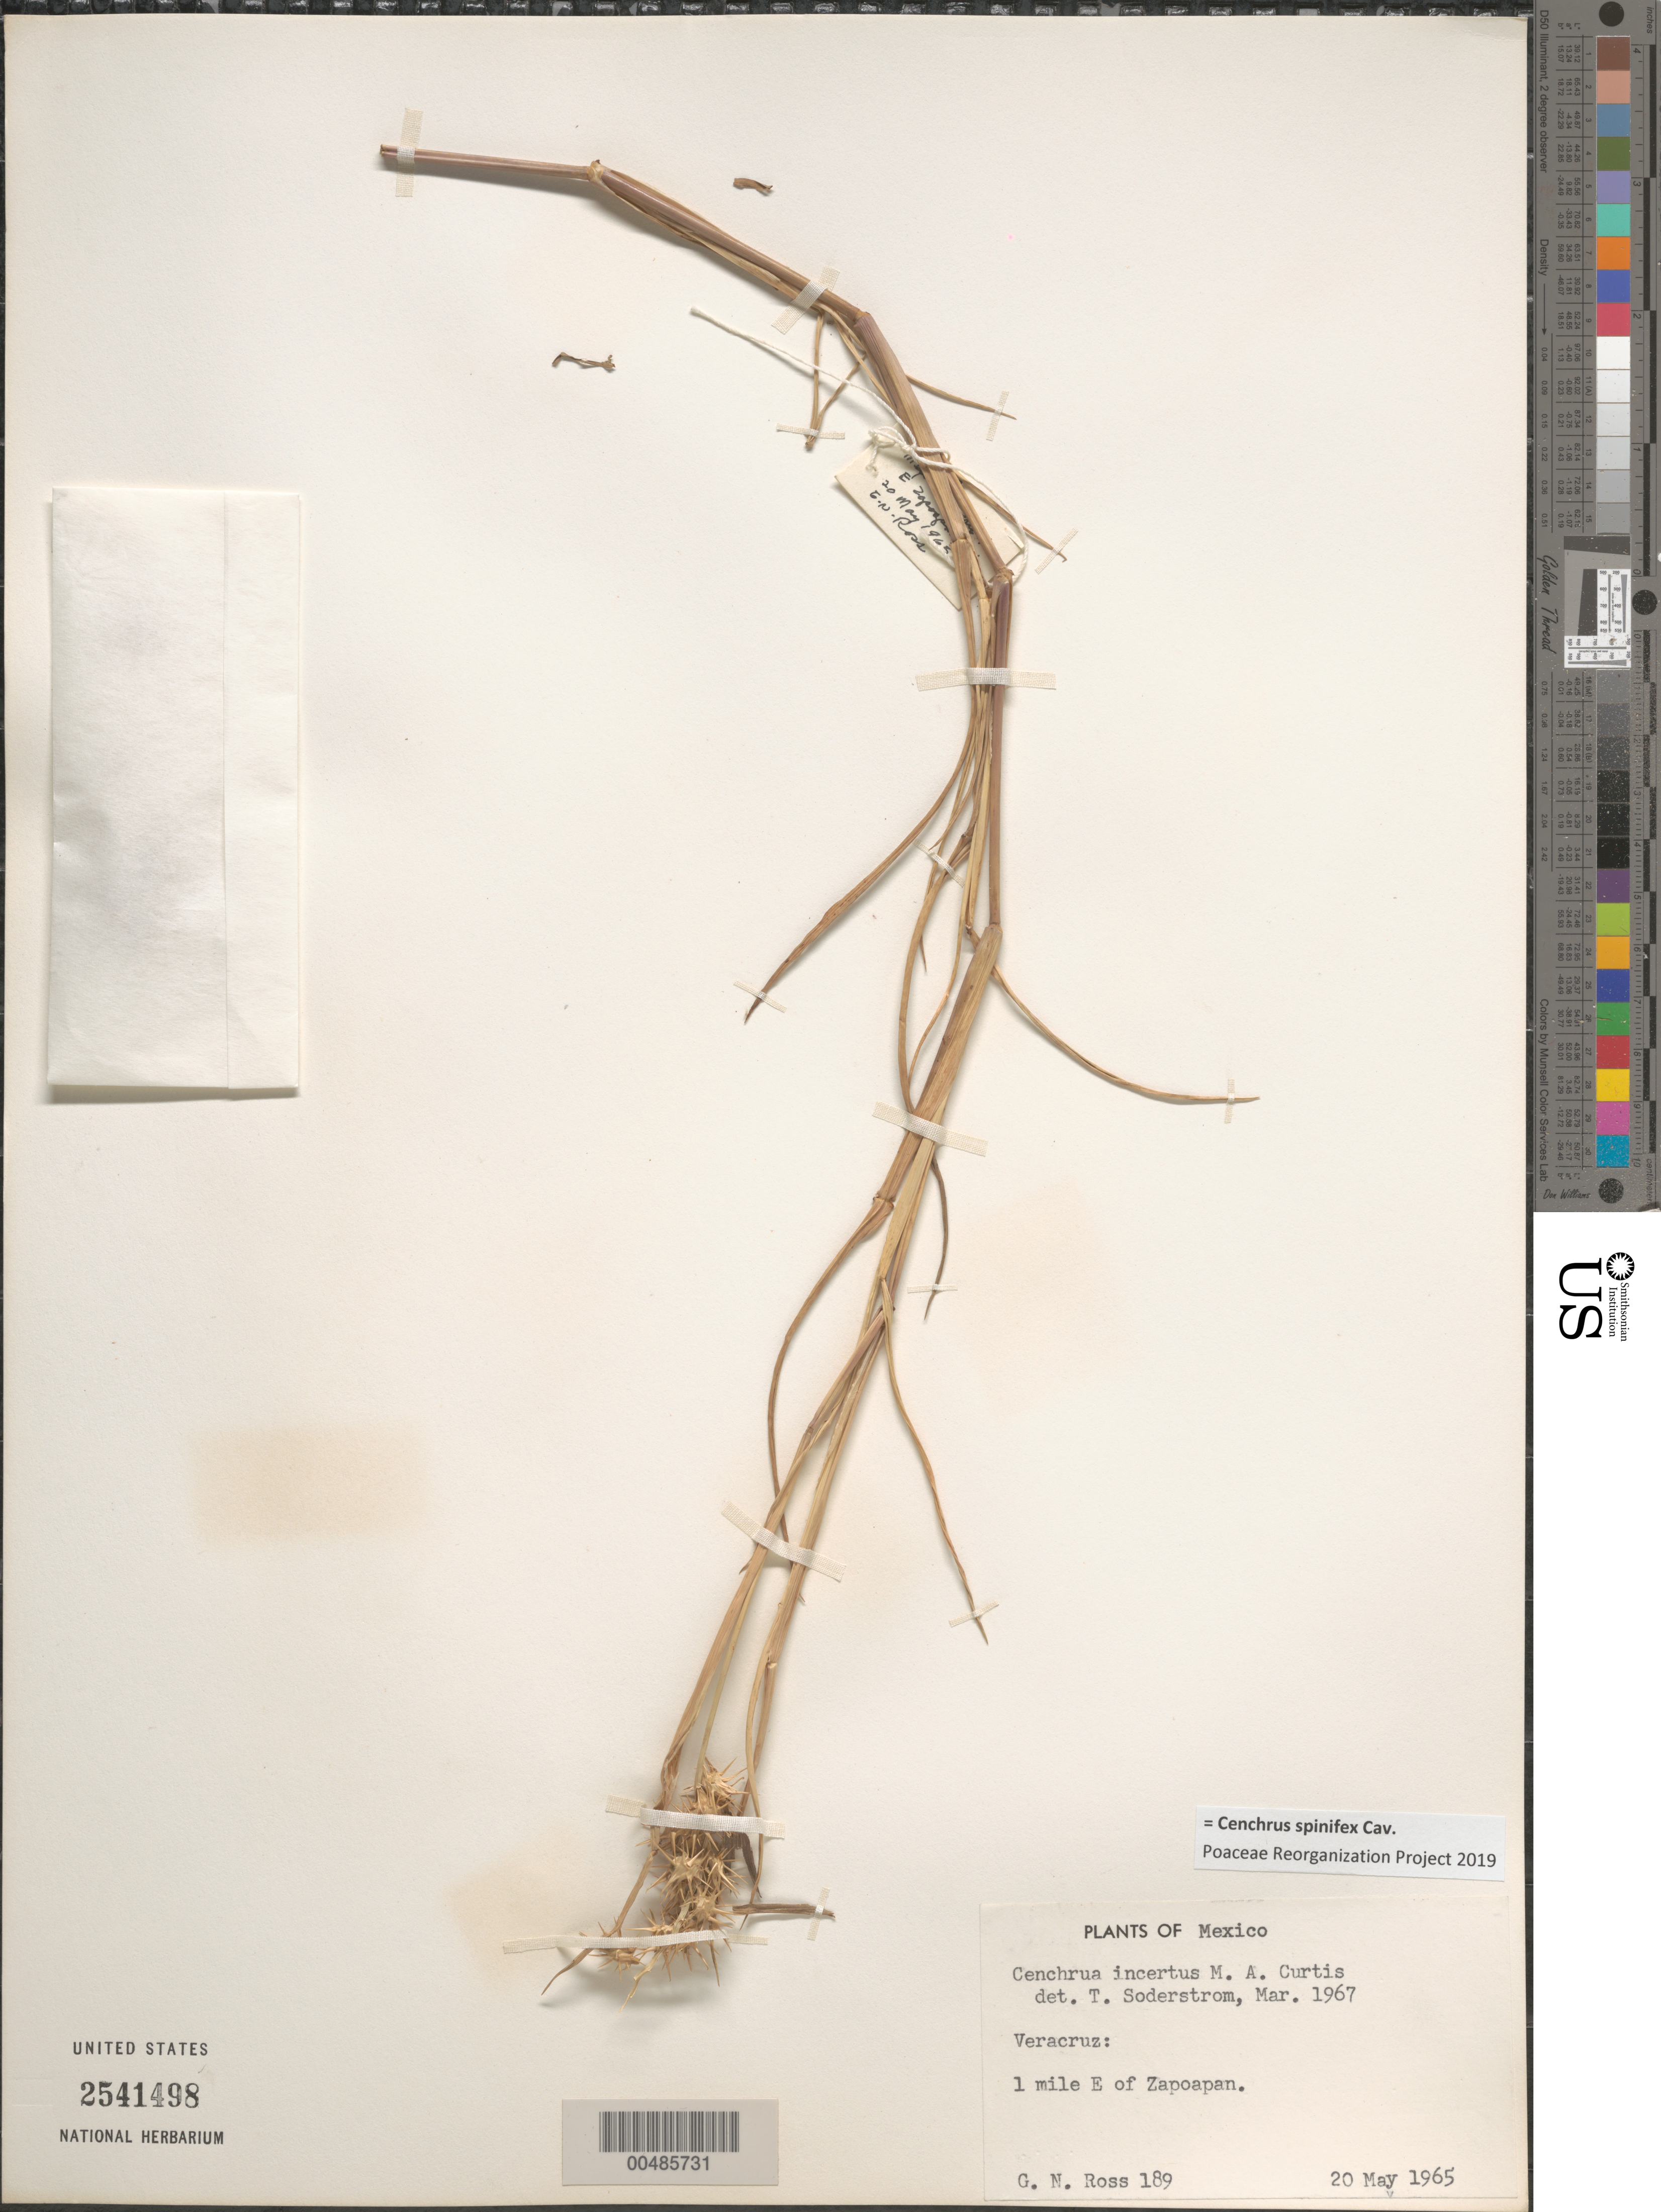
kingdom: Plantae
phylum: Tracheophyta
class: Liliopsida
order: Poales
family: Poaceae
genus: Cenchrus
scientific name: Cenchrus spinifex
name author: Cav.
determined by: Poaceae Reorganization Project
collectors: G. N. Ross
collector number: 189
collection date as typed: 20 May 1965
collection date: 1965-05-20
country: Mexico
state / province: Veracruz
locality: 1 mi W of Zapoapan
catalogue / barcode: US 2541498